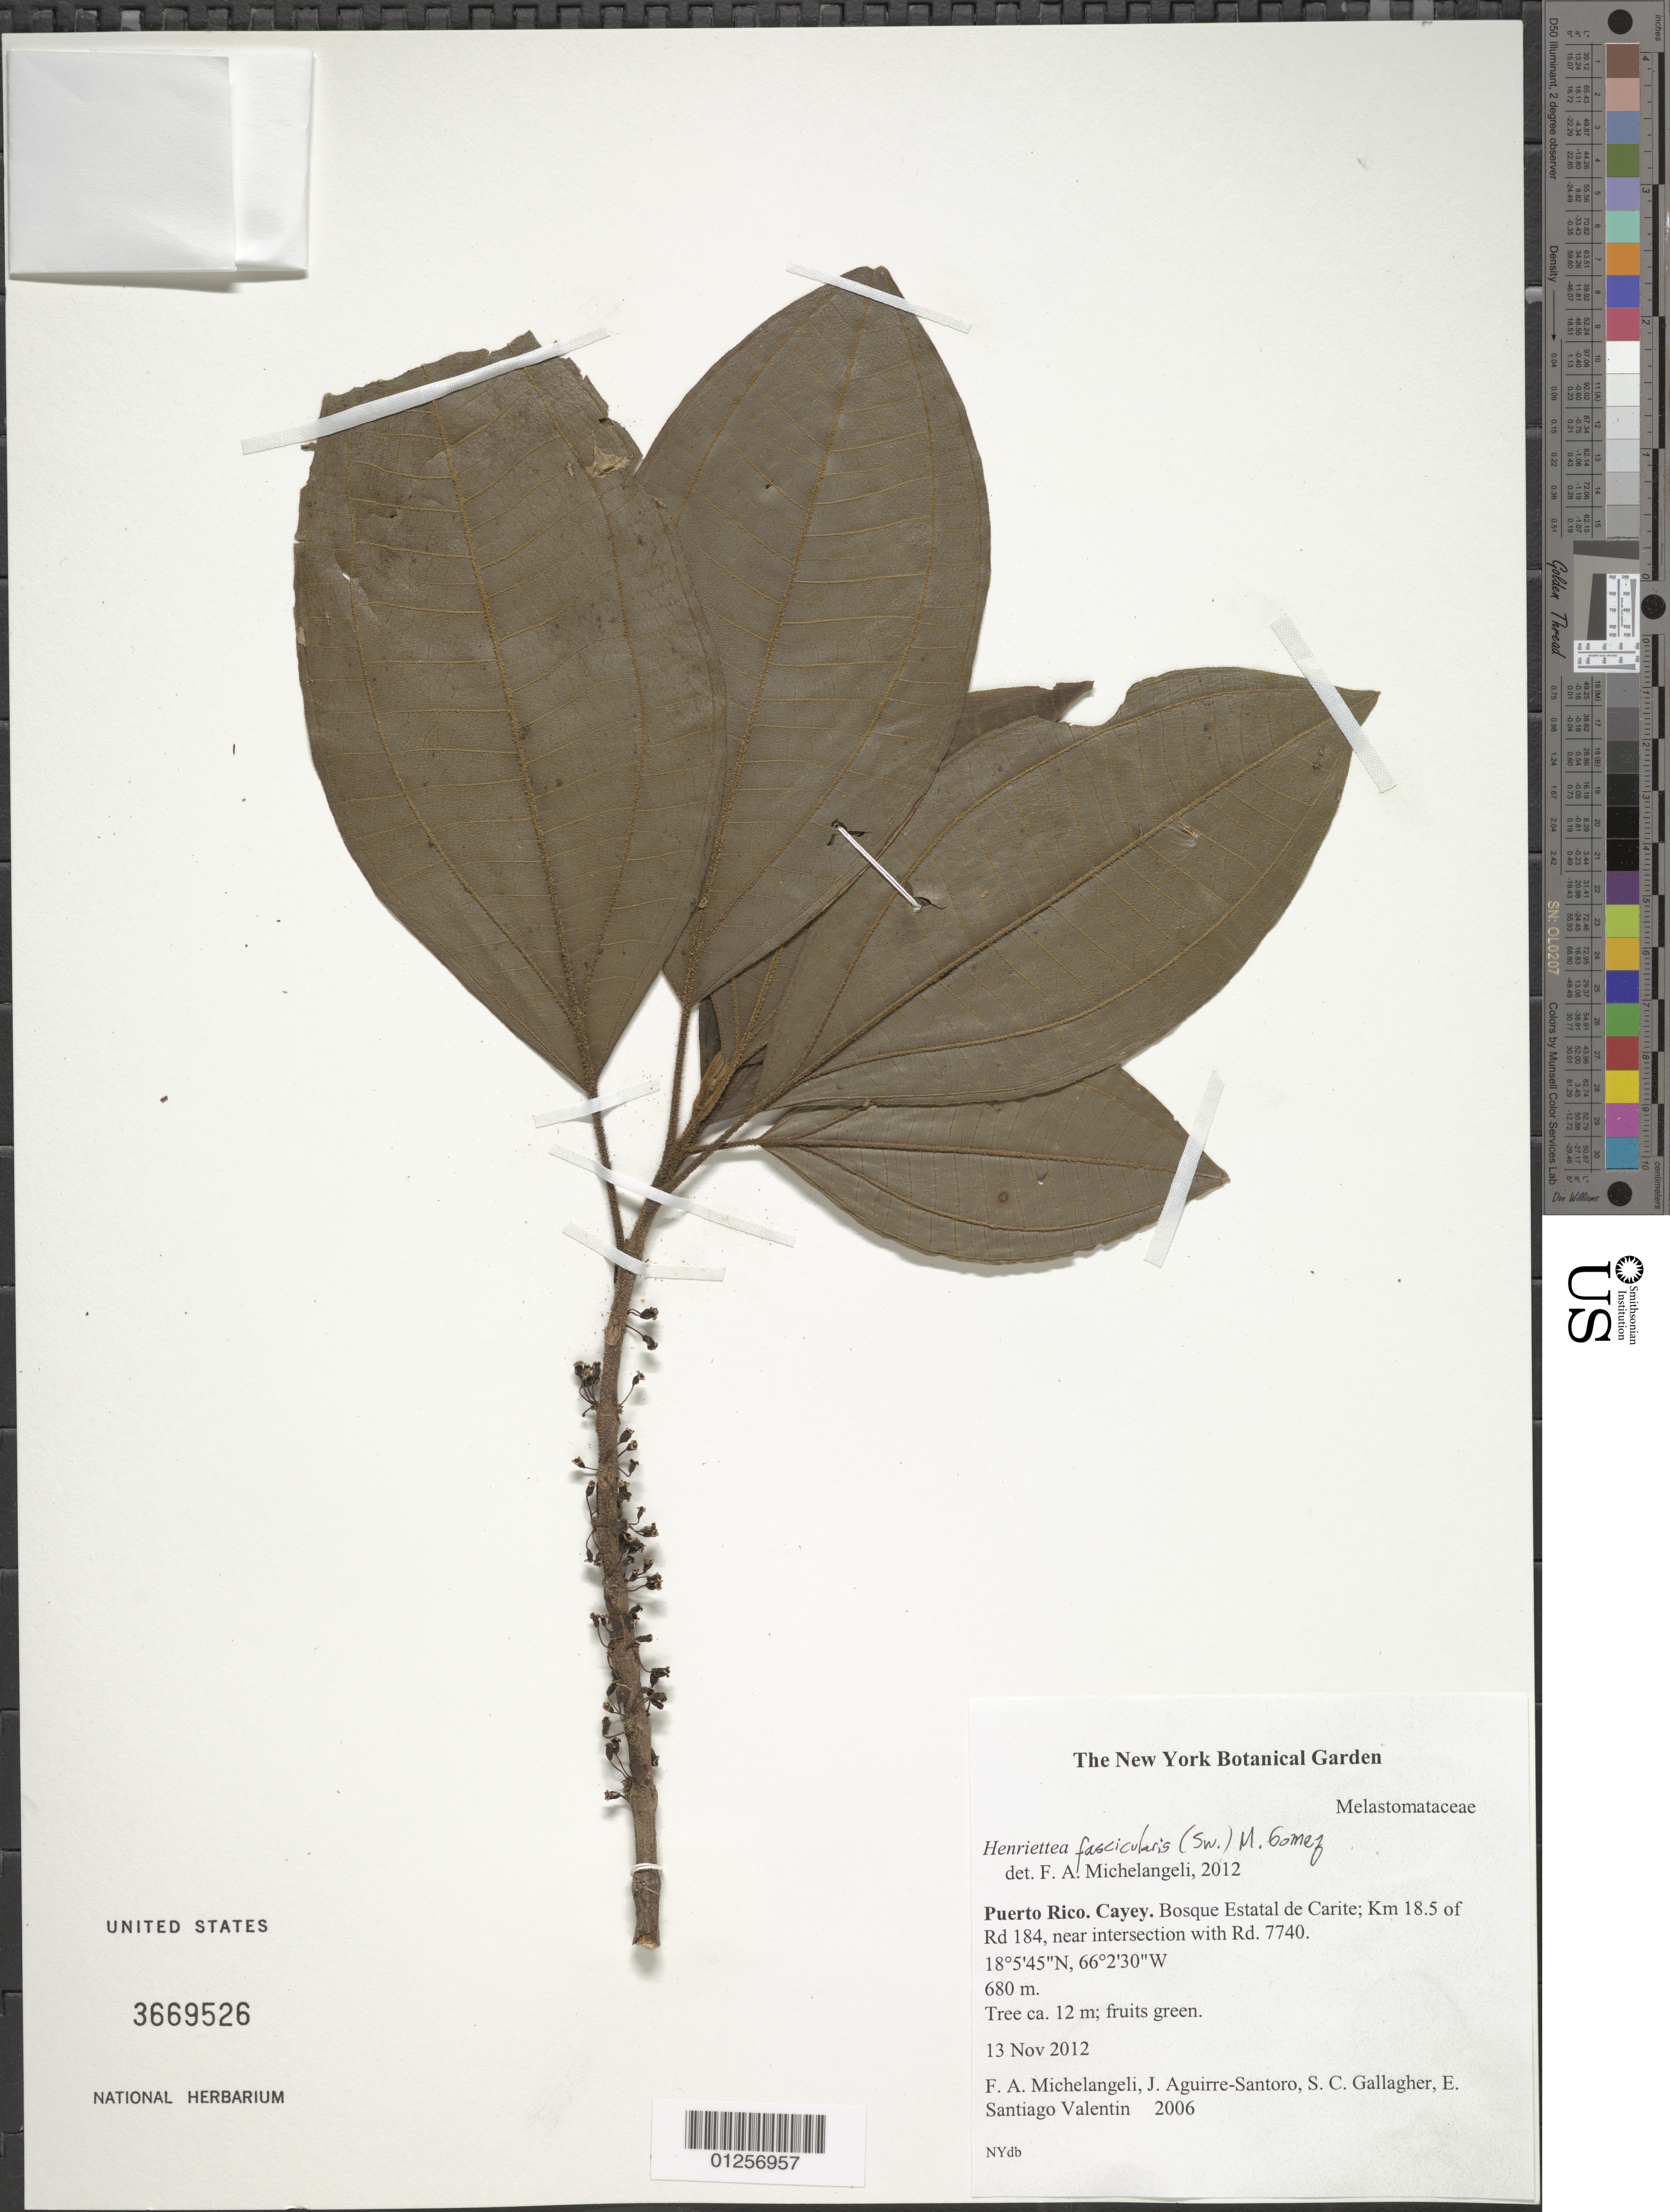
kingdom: Plantae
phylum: Tracheophyta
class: Magnoliopsida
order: Myrtales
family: Melastomataceae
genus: Henriettea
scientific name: Henriettea fascicularis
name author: (Sw.) M. Gómez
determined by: Michelangeli, F. A.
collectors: F. A. Michelangeli, J. Aguirre-Santoro, S. Gallagher & E. Santiago-Valentín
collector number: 2006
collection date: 2012-11-13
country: Puerto Rico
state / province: Cayey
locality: Bosque Estatal de Carite; km 18.5 of Rd 184, near intersection with Rd. 7740.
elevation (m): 680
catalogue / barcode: US 3669526